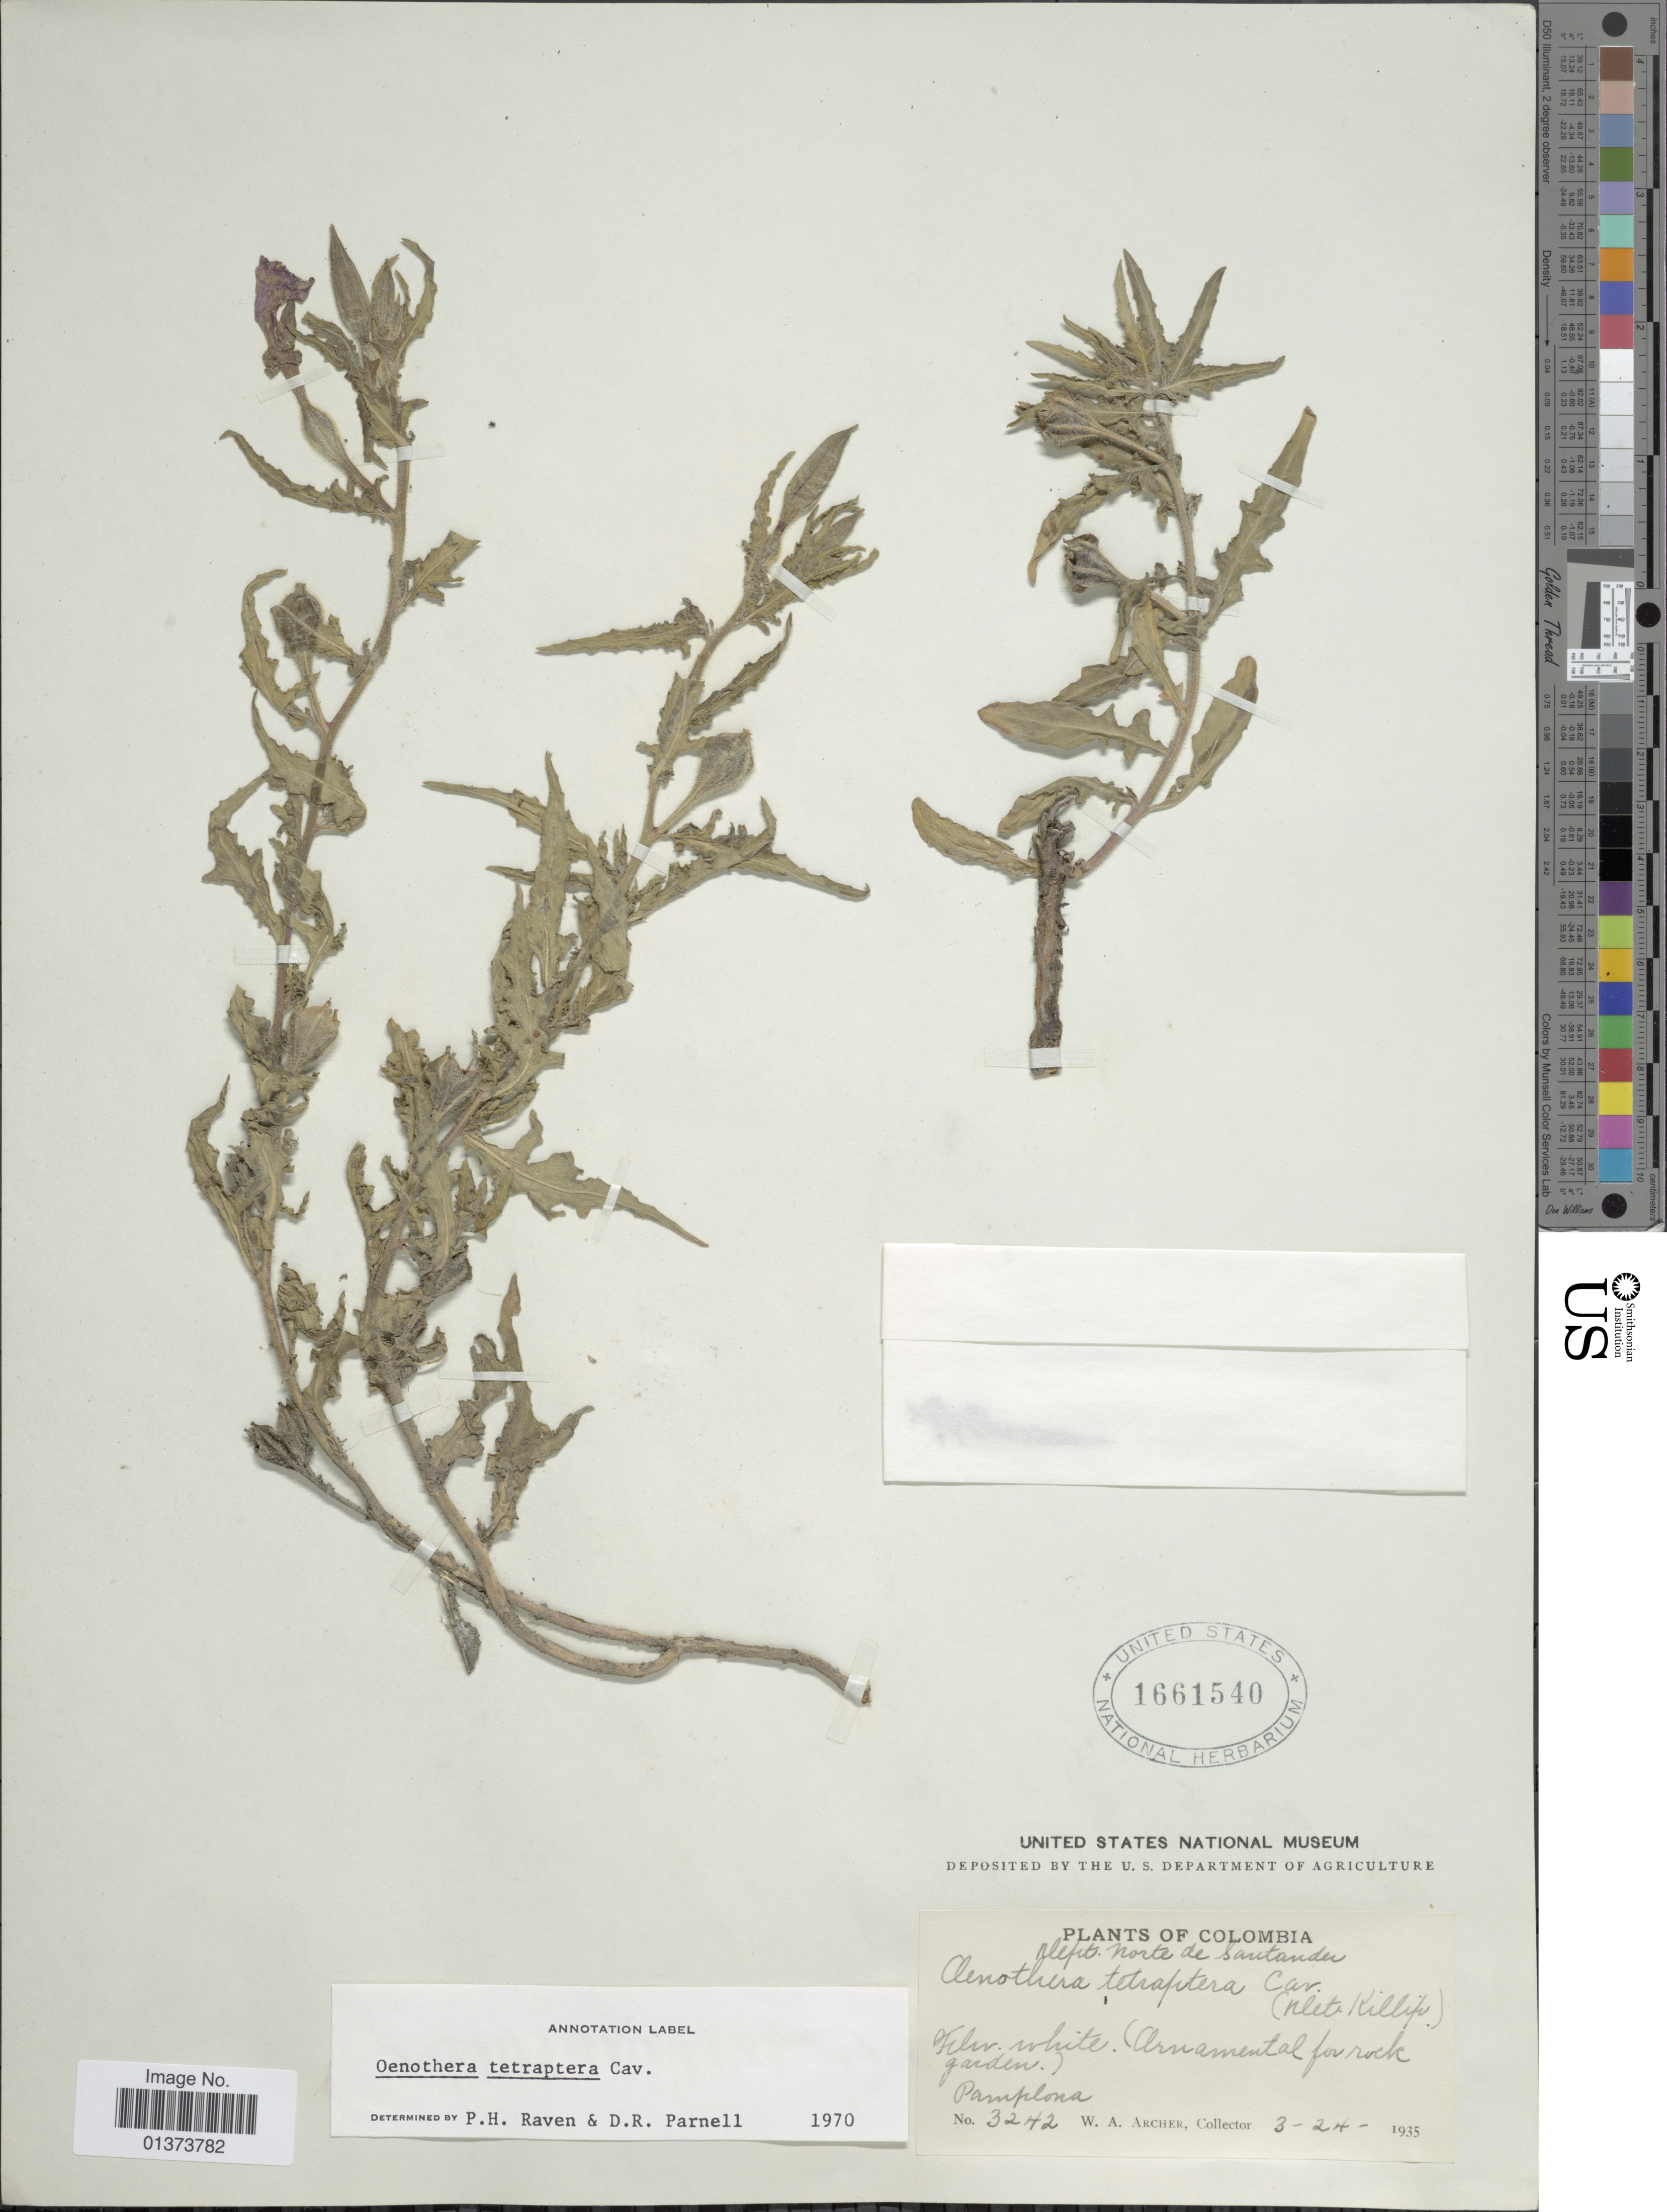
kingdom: Plantae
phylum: Tracheophyta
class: Magnoliopsida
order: Myrtales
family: Onagraceae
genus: Oenothera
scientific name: Oenothera tetraptera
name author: Cav.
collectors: W. A. Archer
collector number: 3242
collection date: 1935-03-24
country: Colombia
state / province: Norte de Santander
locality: Pamplona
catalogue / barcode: US 1661540